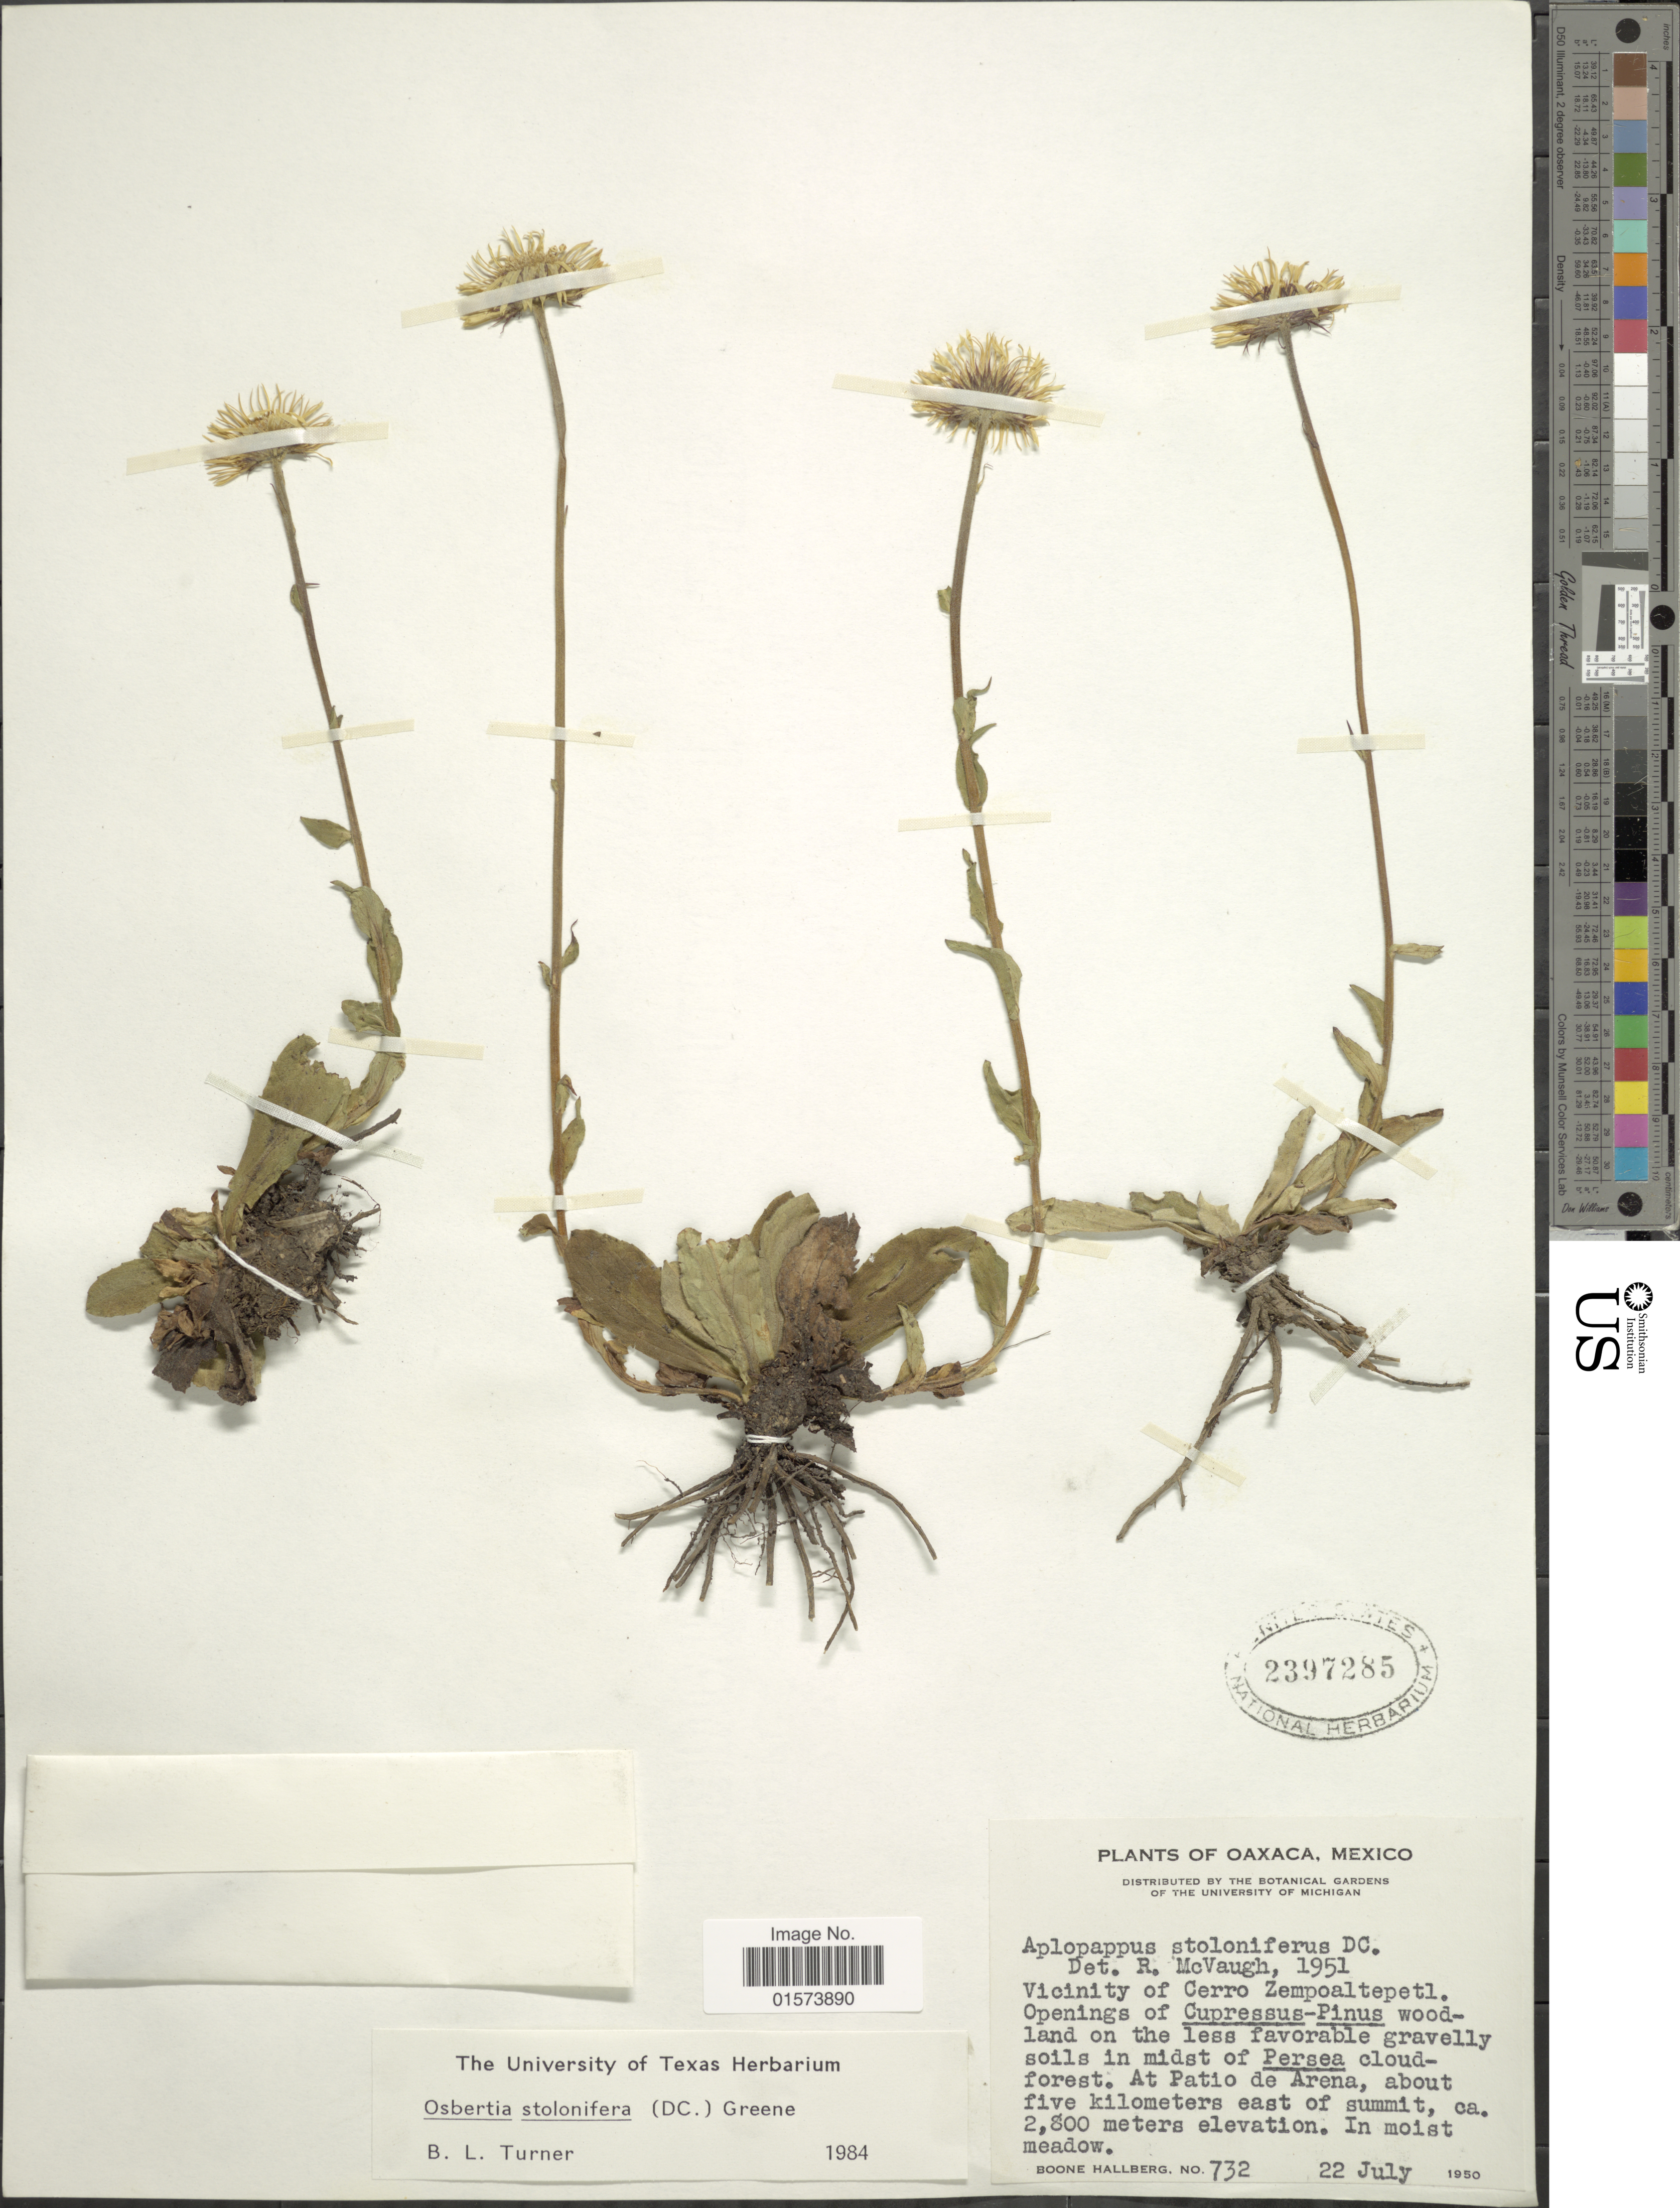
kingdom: Plantae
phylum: Tracheophyta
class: Magnoliopsida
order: Asterales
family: Asteraceae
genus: Osbertia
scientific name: Osbertia stolonifera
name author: (DC.) Greene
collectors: B. Hallberg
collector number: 732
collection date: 1950-07-22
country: Mexico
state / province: Oaxaca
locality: Vicinity of Cerro Zempoaltepec, opening sin Cupressus-Pinus woodland on the less favorable gravelly soils in midst of Persea cloud-forest, at patio de Arena, about five kilometers east of summit, in moist meadow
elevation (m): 2800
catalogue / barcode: US 2397285